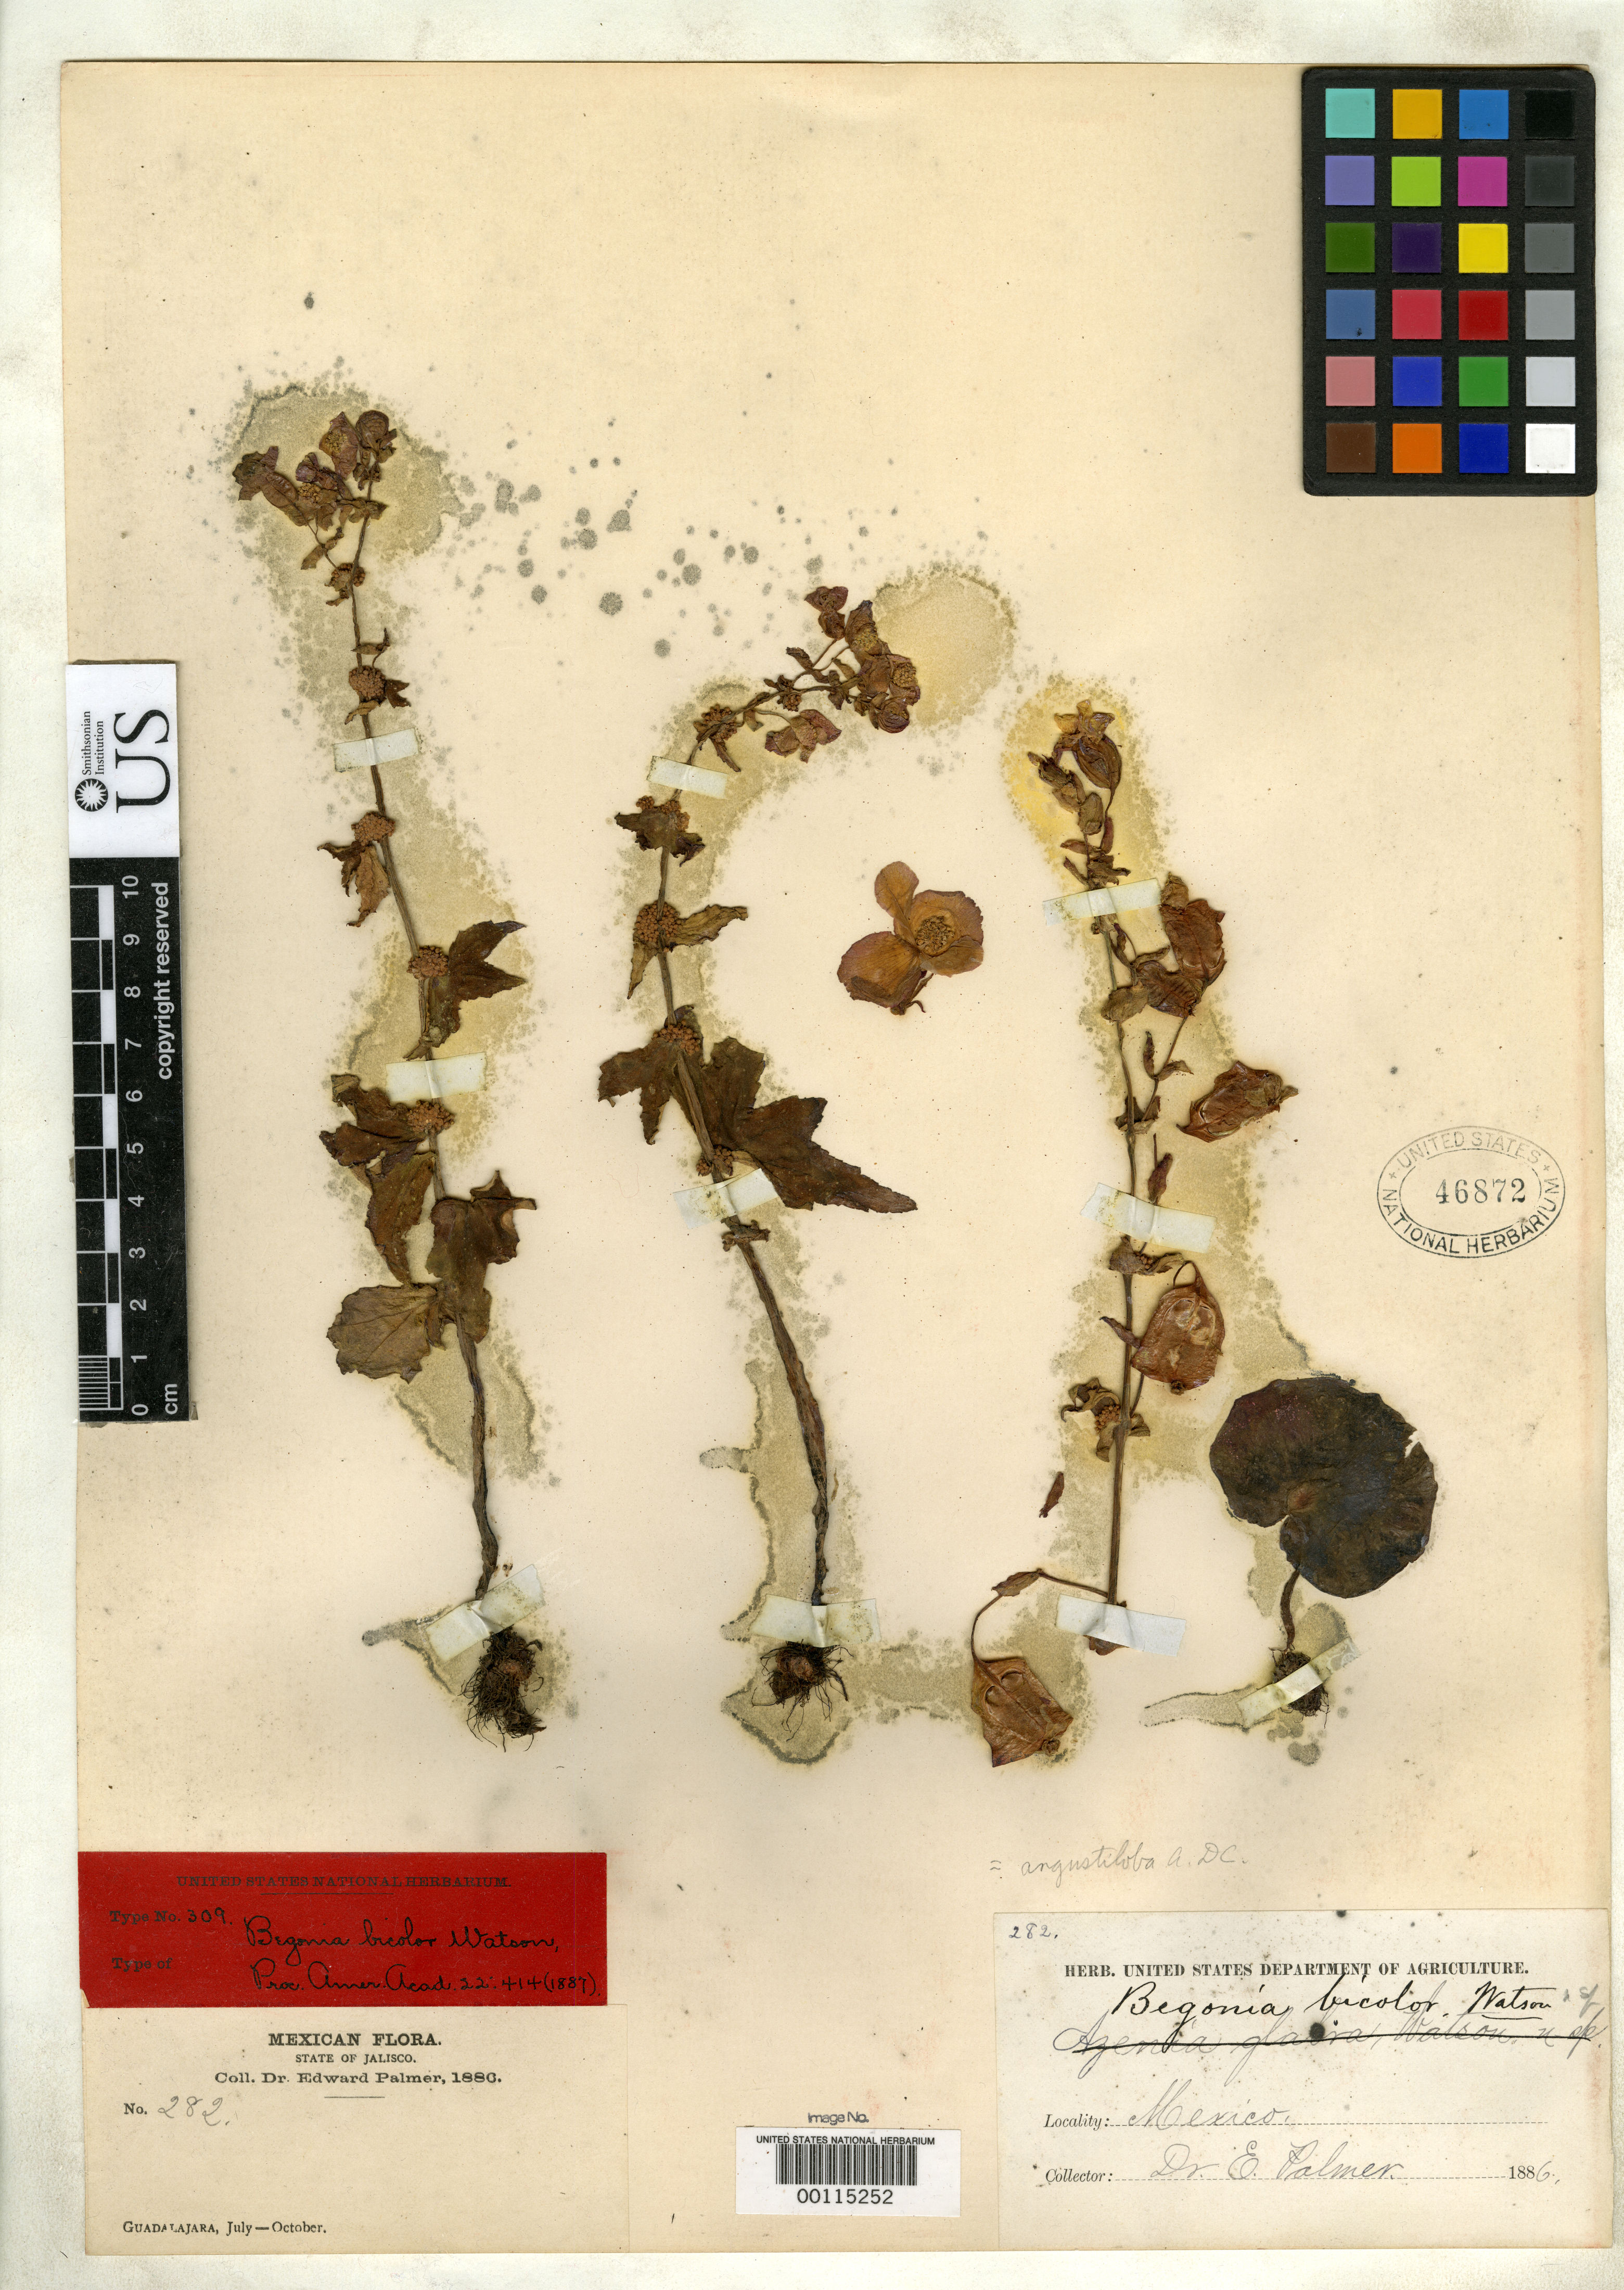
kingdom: Plantae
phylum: Tracheophyta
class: Magnoliopsida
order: Cucurbitales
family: Begoniaceae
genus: Begonia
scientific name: Begonia bicolor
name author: S. Watson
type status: Isotype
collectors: E. Palmer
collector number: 282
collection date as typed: Aug 1886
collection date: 1886-08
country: Mexico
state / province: Jalisco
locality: Guadalajara.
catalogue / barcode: US 46872